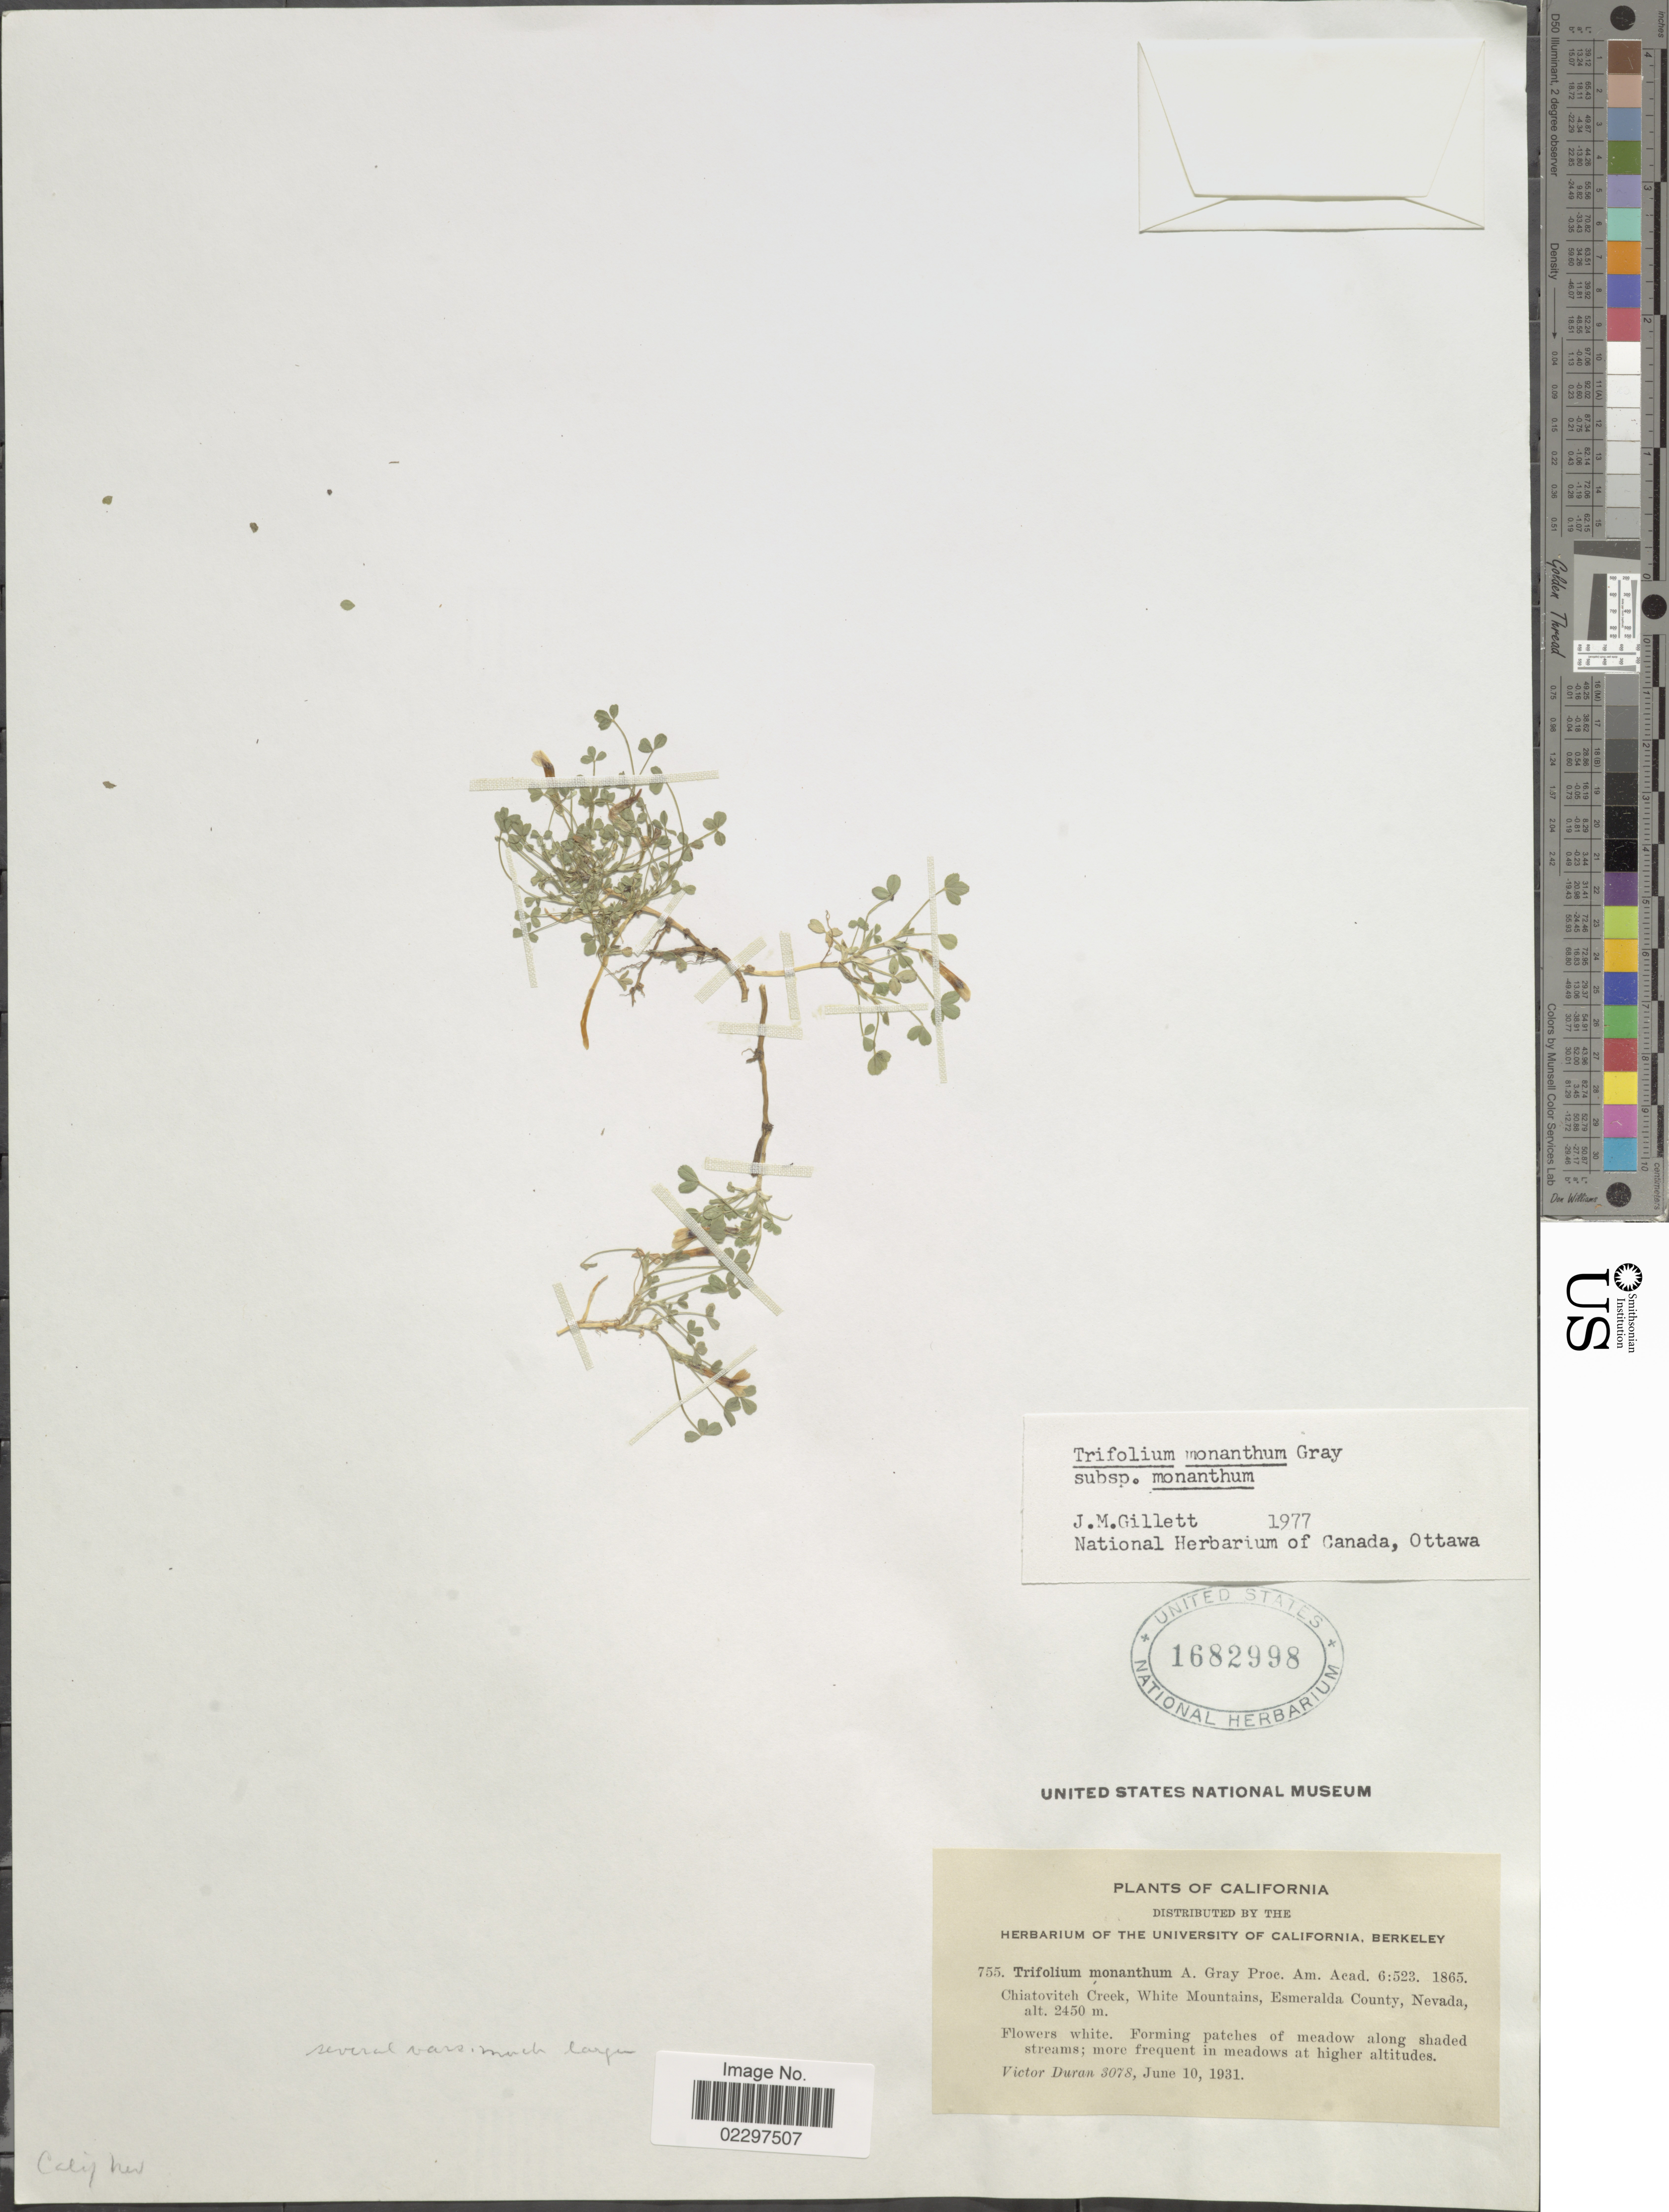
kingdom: Plantae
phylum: Tracheophyta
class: Magnoliopsida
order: Fabales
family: Fabaceae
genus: Trifolium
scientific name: Trifolium monanthum subsp. monanthum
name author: A. Gray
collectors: V. Duran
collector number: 3078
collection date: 1931-06-10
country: United States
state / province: Nevada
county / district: Esmeralda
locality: Chiatovitch Creek, White Mountains, Esmeralda County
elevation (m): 2450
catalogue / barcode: US 1682998